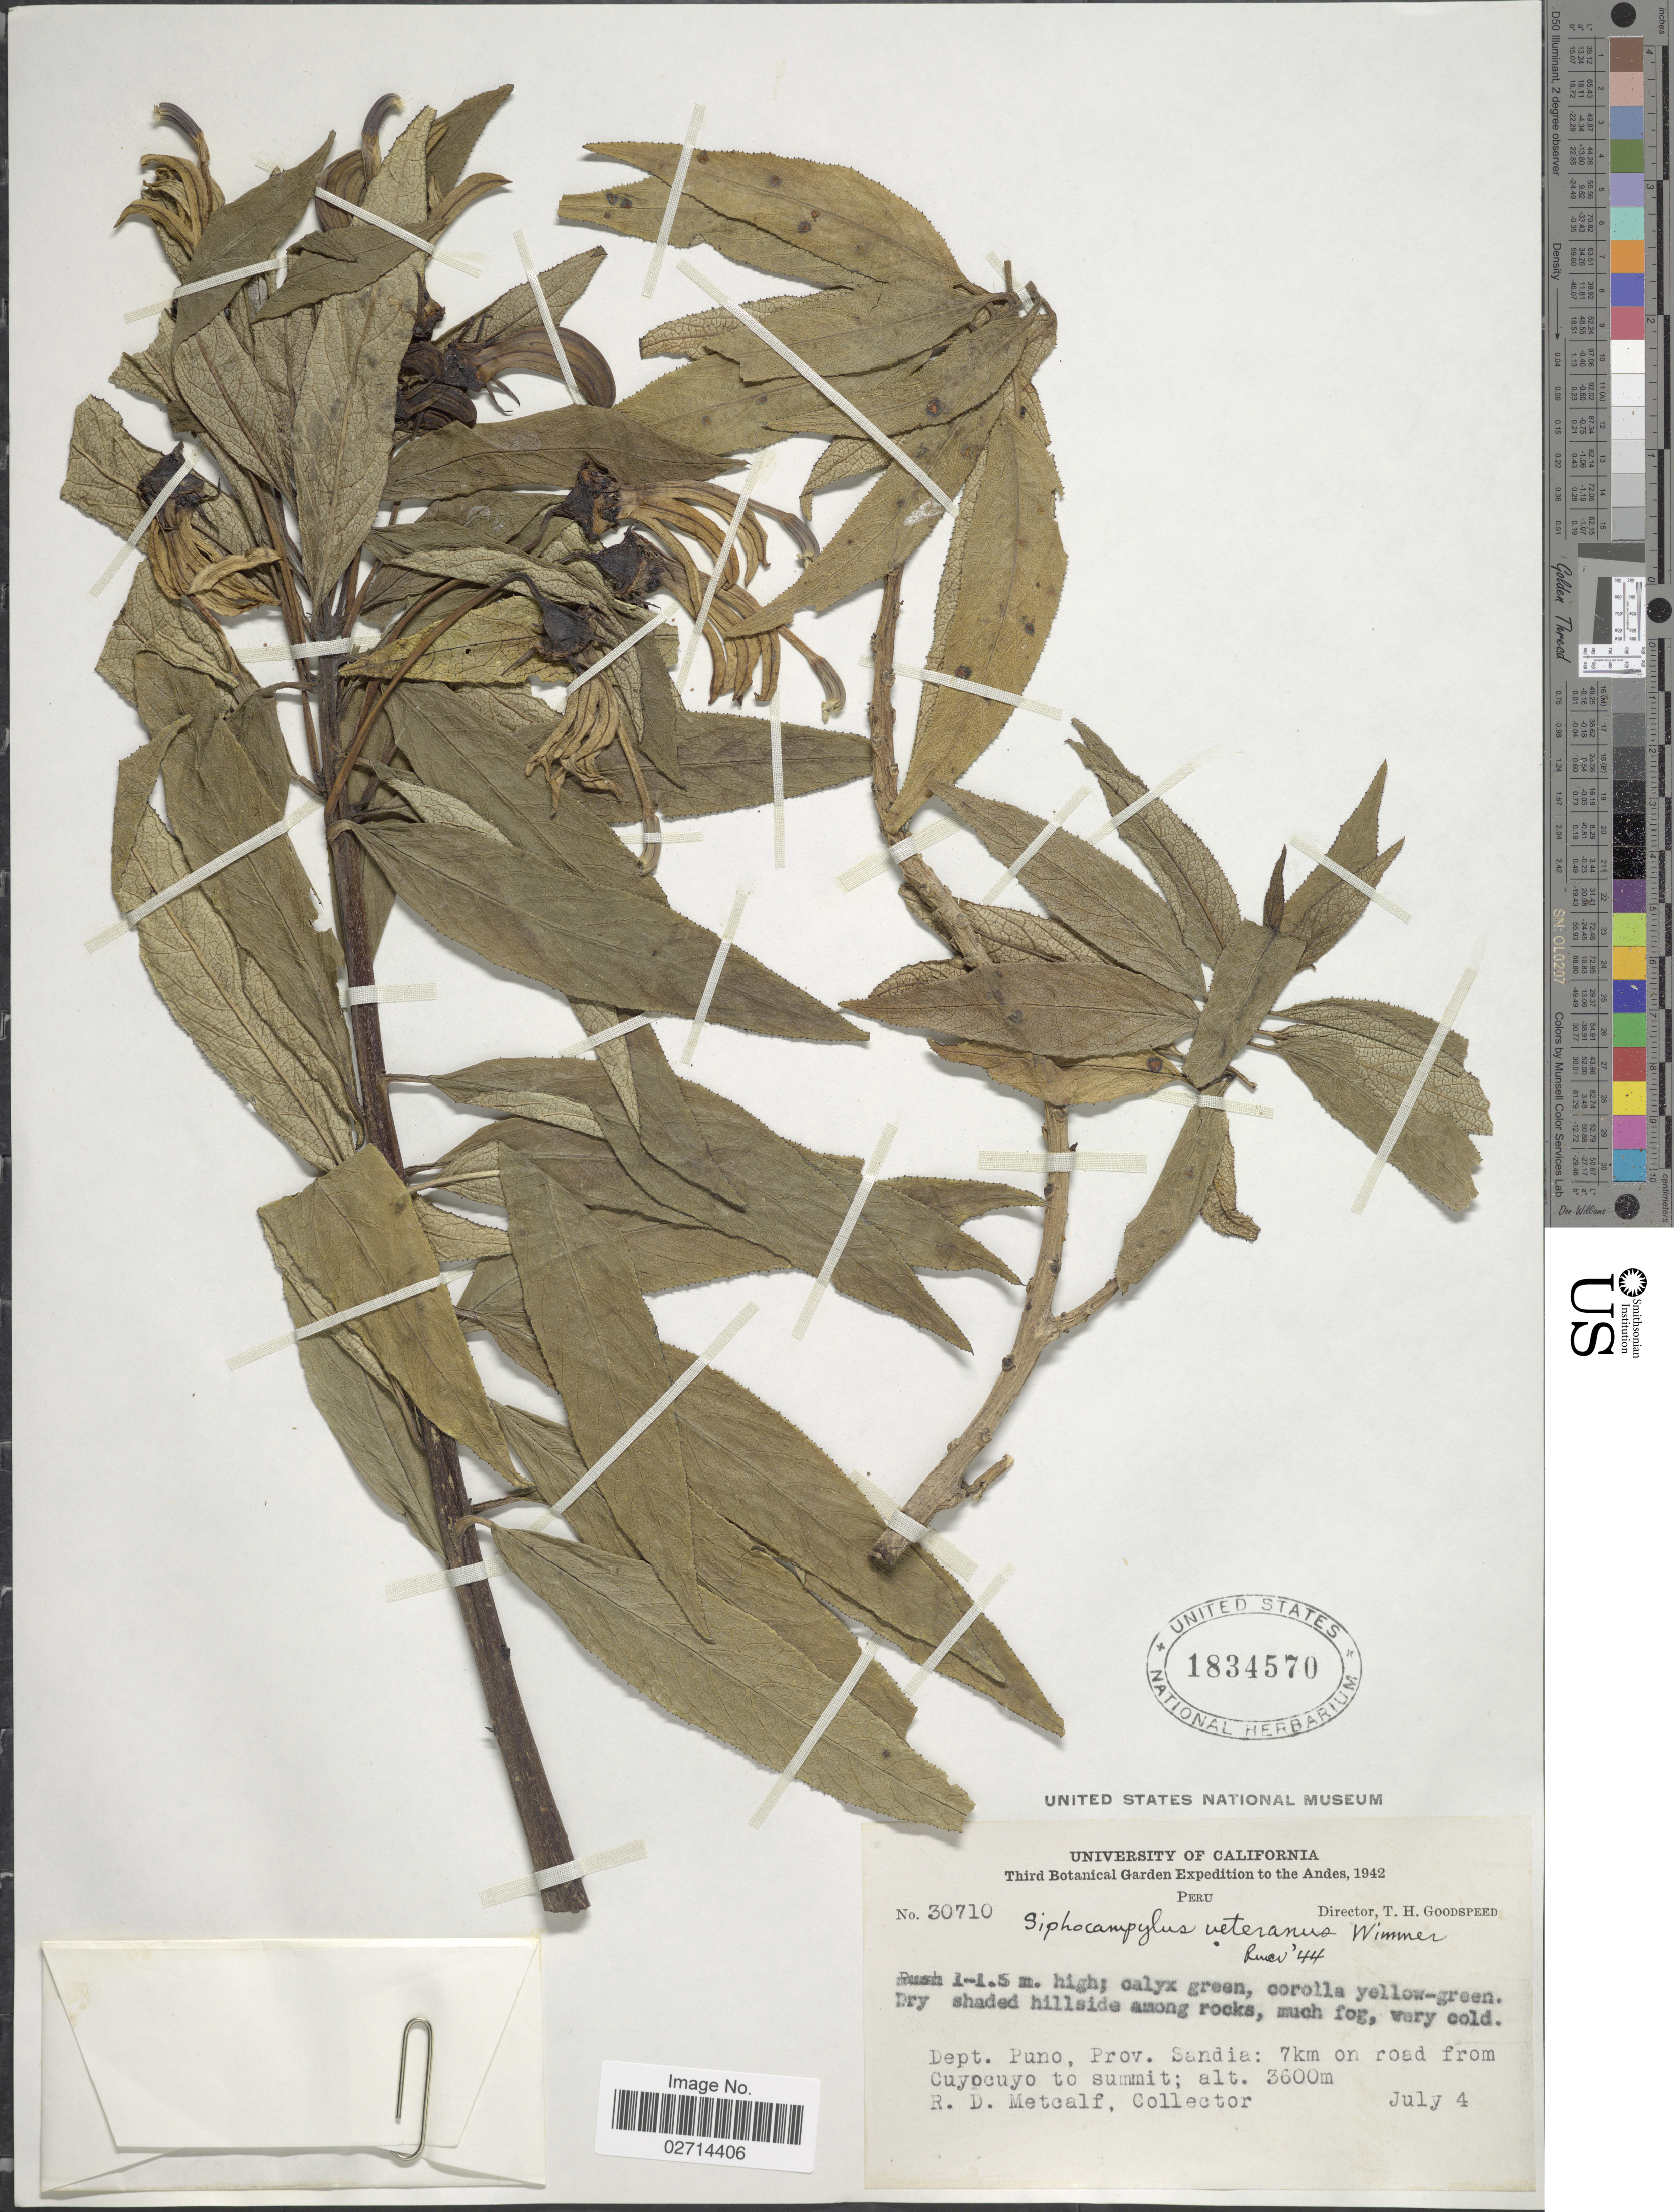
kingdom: Plantae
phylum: Tracheophyta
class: Magnoliopsida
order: Asterales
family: Campanulaceae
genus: Siphocampylus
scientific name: Siphocampylus veteranus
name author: E. Wimm.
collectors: R. D. Metcalf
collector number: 30710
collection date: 1942-07-04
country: Peru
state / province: Puno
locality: Prov. Sandia: 7 km on road from Cuyocuyo to summit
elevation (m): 3600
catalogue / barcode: US 1834570